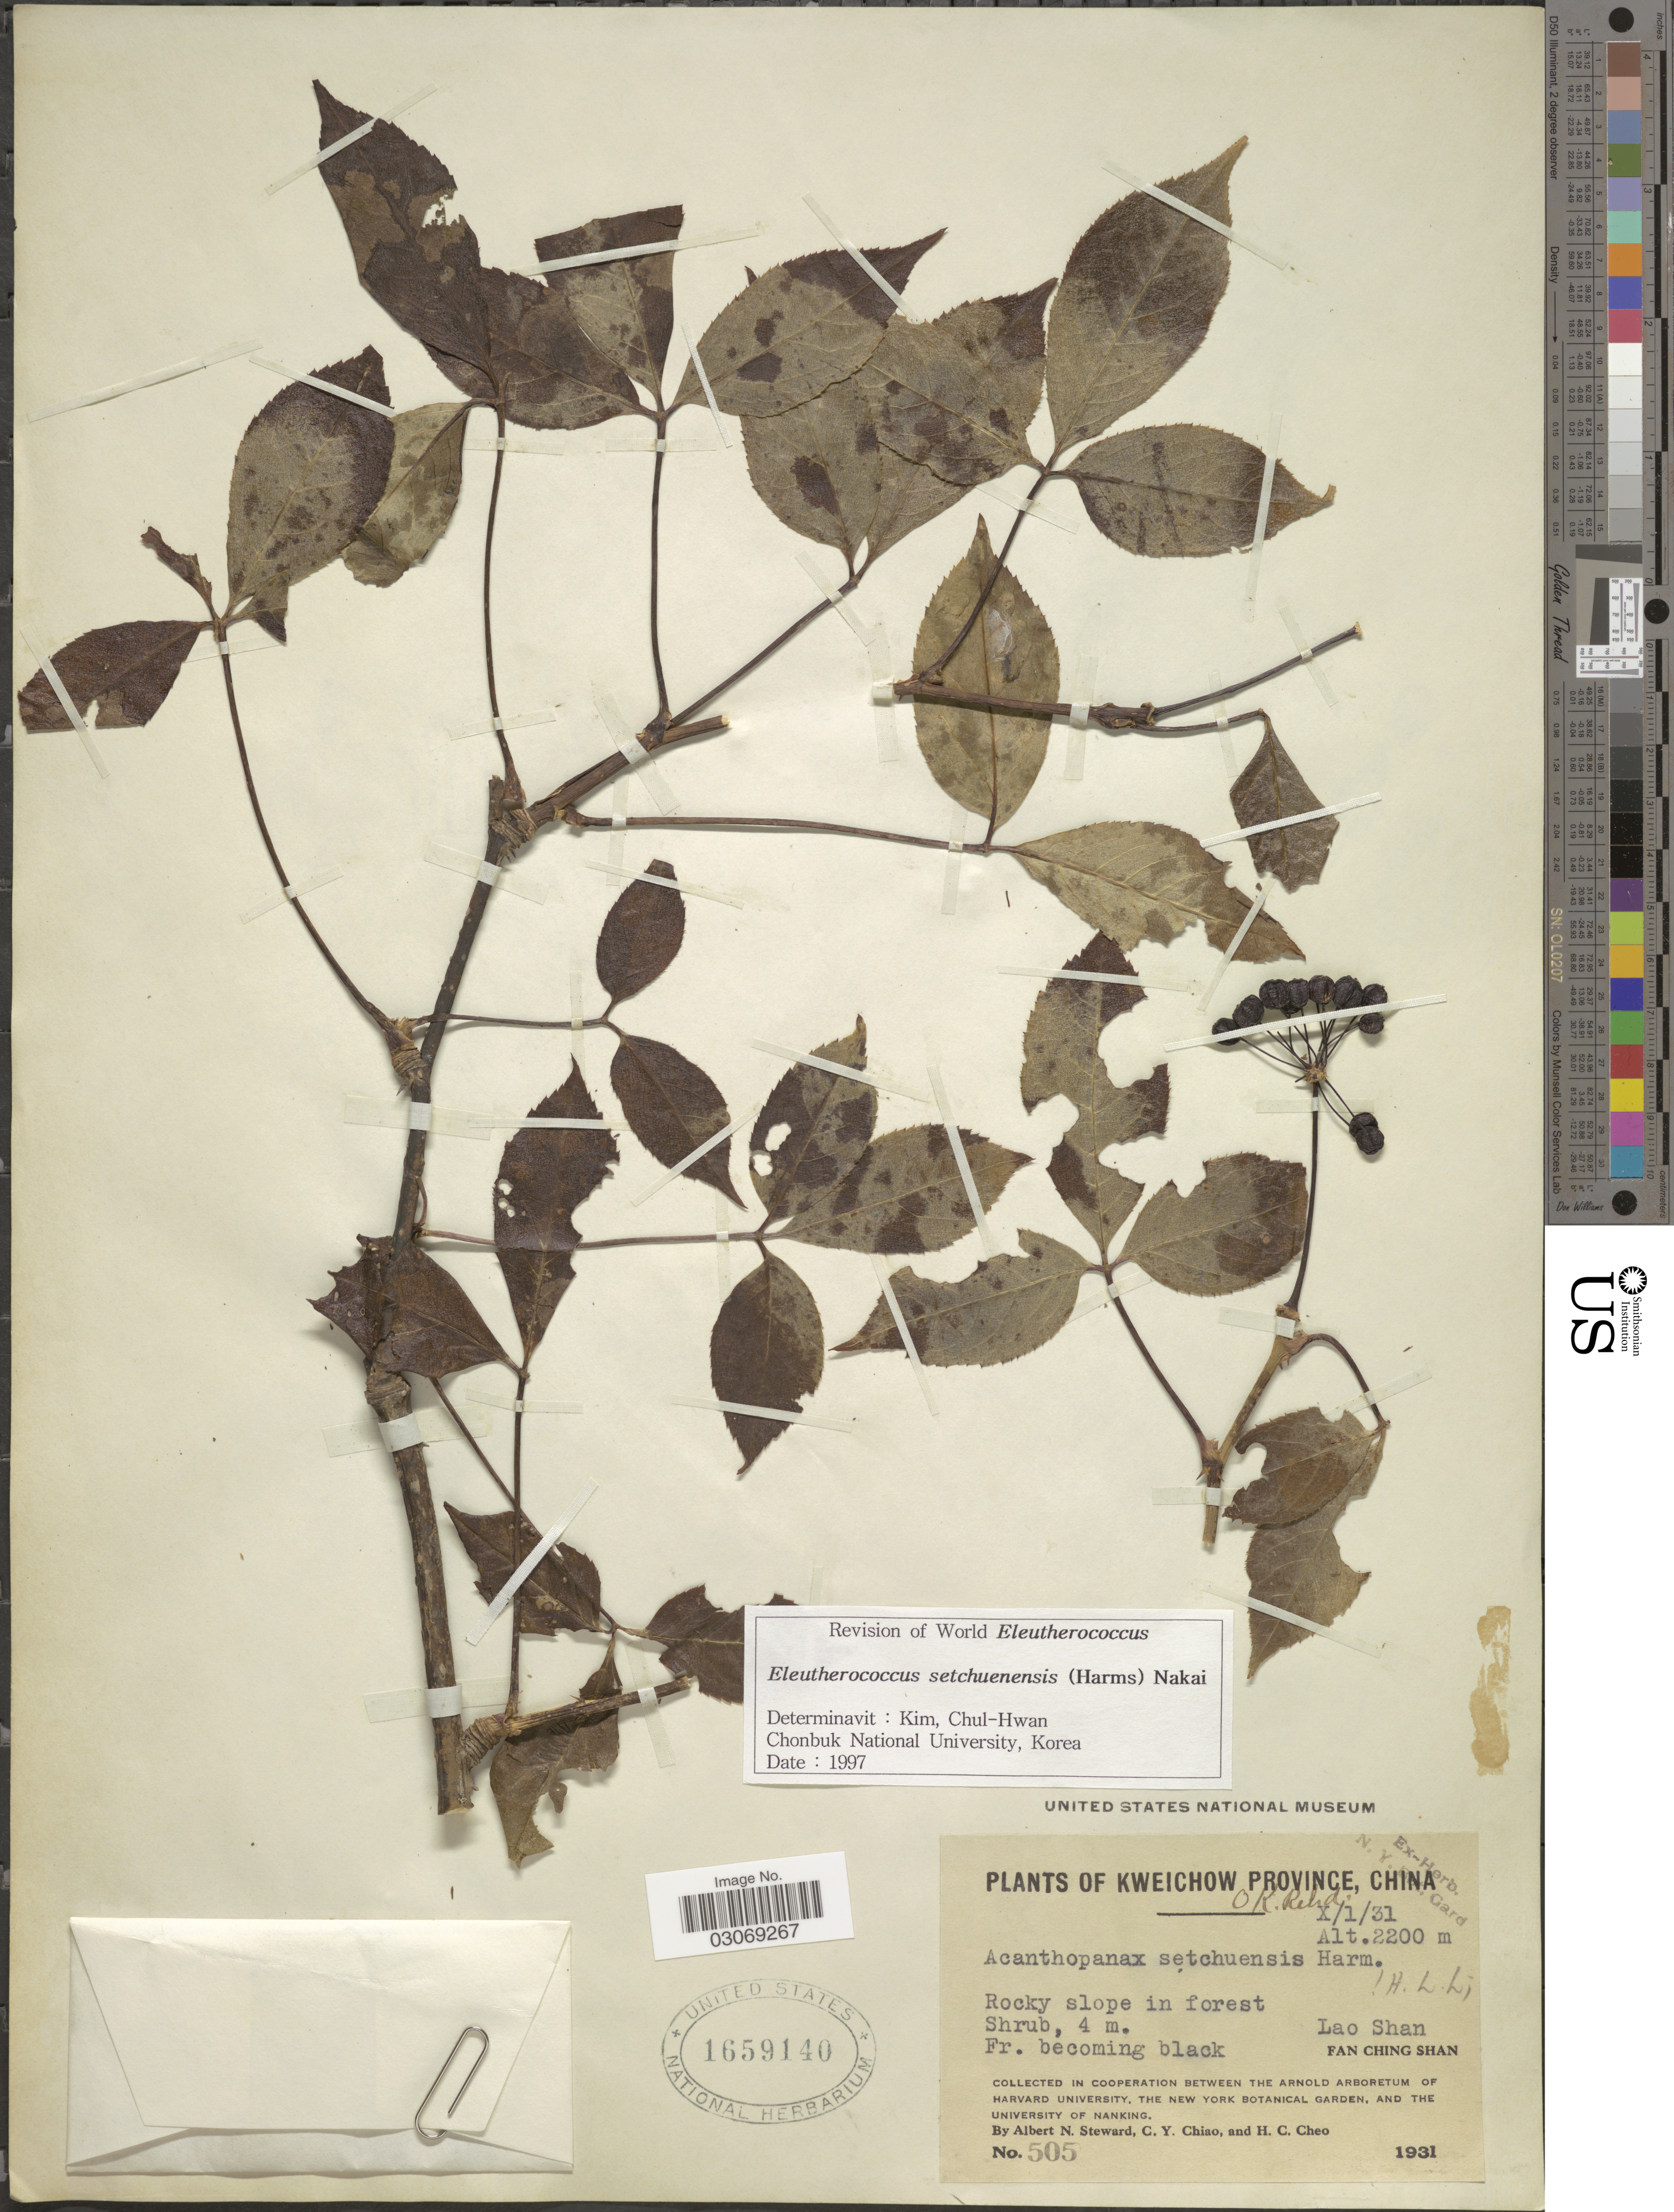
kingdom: Plantae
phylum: Tracheophyta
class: Magnoliopsida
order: Apiales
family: Araliaceae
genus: Eleutherococcus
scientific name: Eleutherococcus setchuenensis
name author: (Harms) Nakai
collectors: A. N. Steward, C. Y. Chiao & H. Cheo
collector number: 505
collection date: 1931-10-01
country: China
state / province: Guizhou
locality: Kweichow Province. Lao Shan. Fan Ching Shan.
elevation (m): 2200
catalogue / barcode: US 1659140